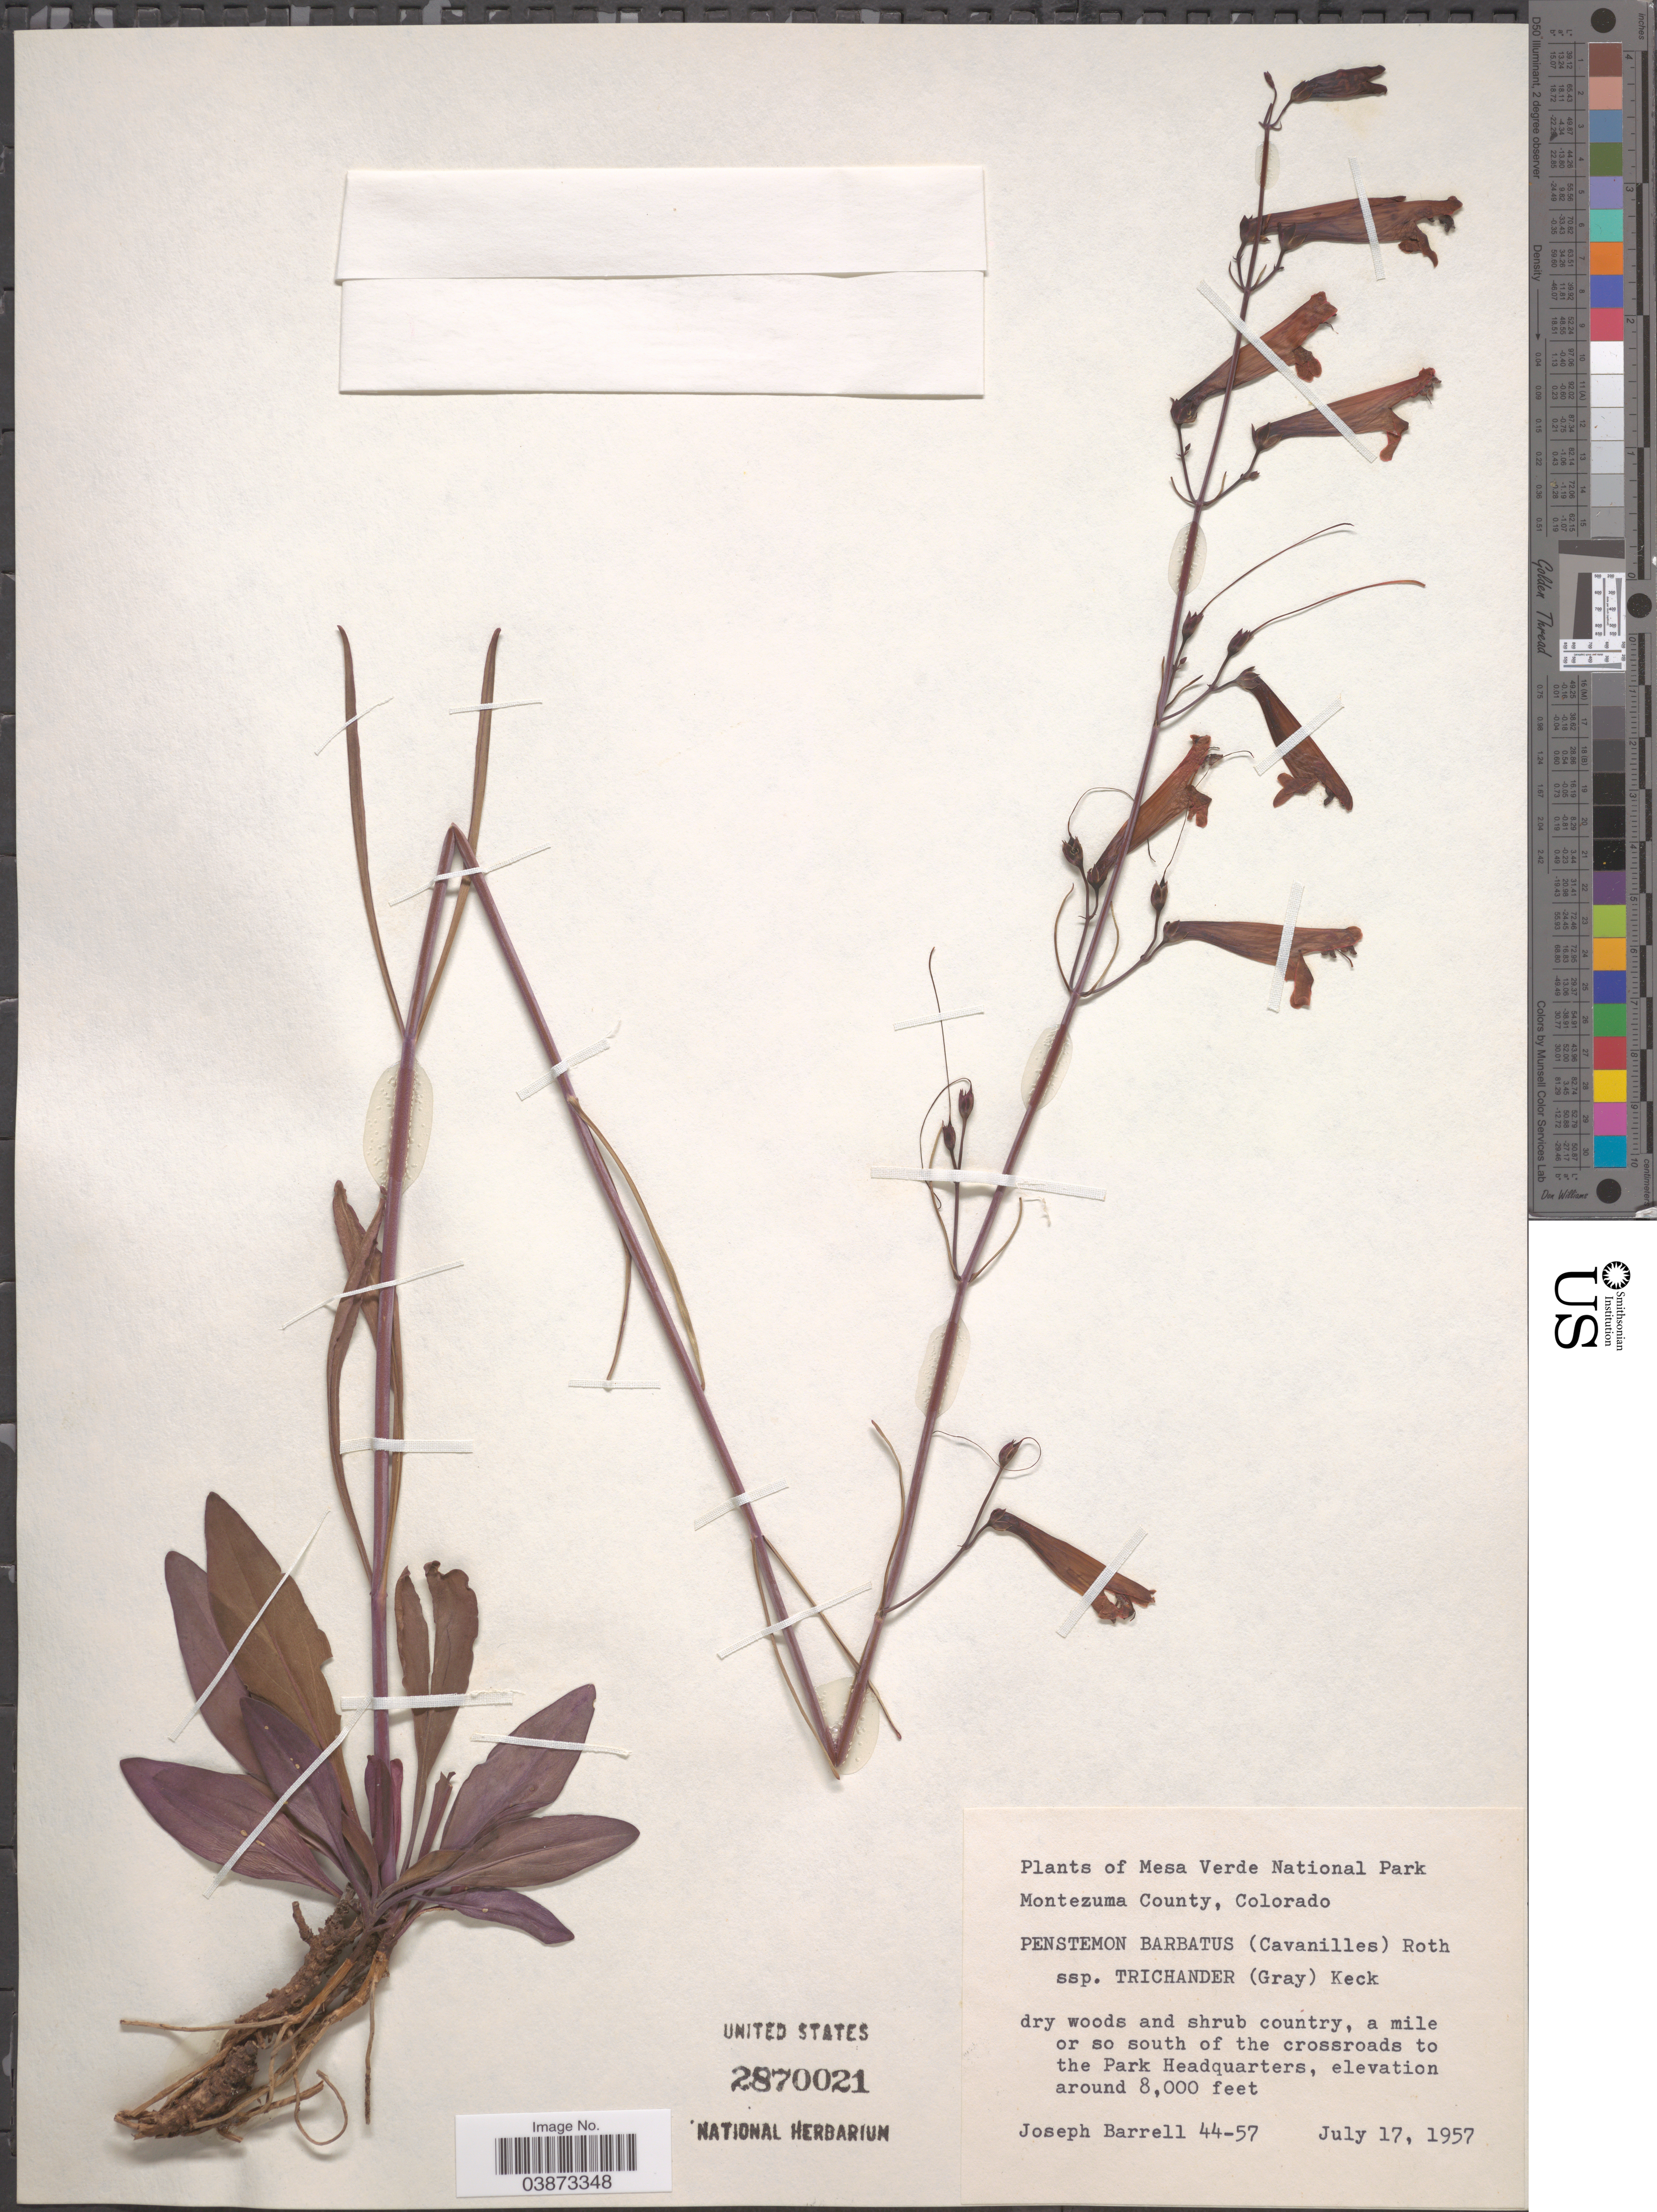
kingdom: Plantae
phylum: Tracheophyta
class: Magnoliopsida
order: Lamiales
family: Plantaginaceae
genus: Penstemon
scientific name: Penstemon barbatus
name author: (Cav.) Roth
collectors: J. Barrell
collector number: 44-57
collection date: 1957-07-17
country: United States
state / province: Colorado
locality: Mesa Verde National Park. Montezuma County. A mile or so south of the crossroads to the Park Headquarters.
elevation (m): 2438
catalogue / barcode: US 2870021